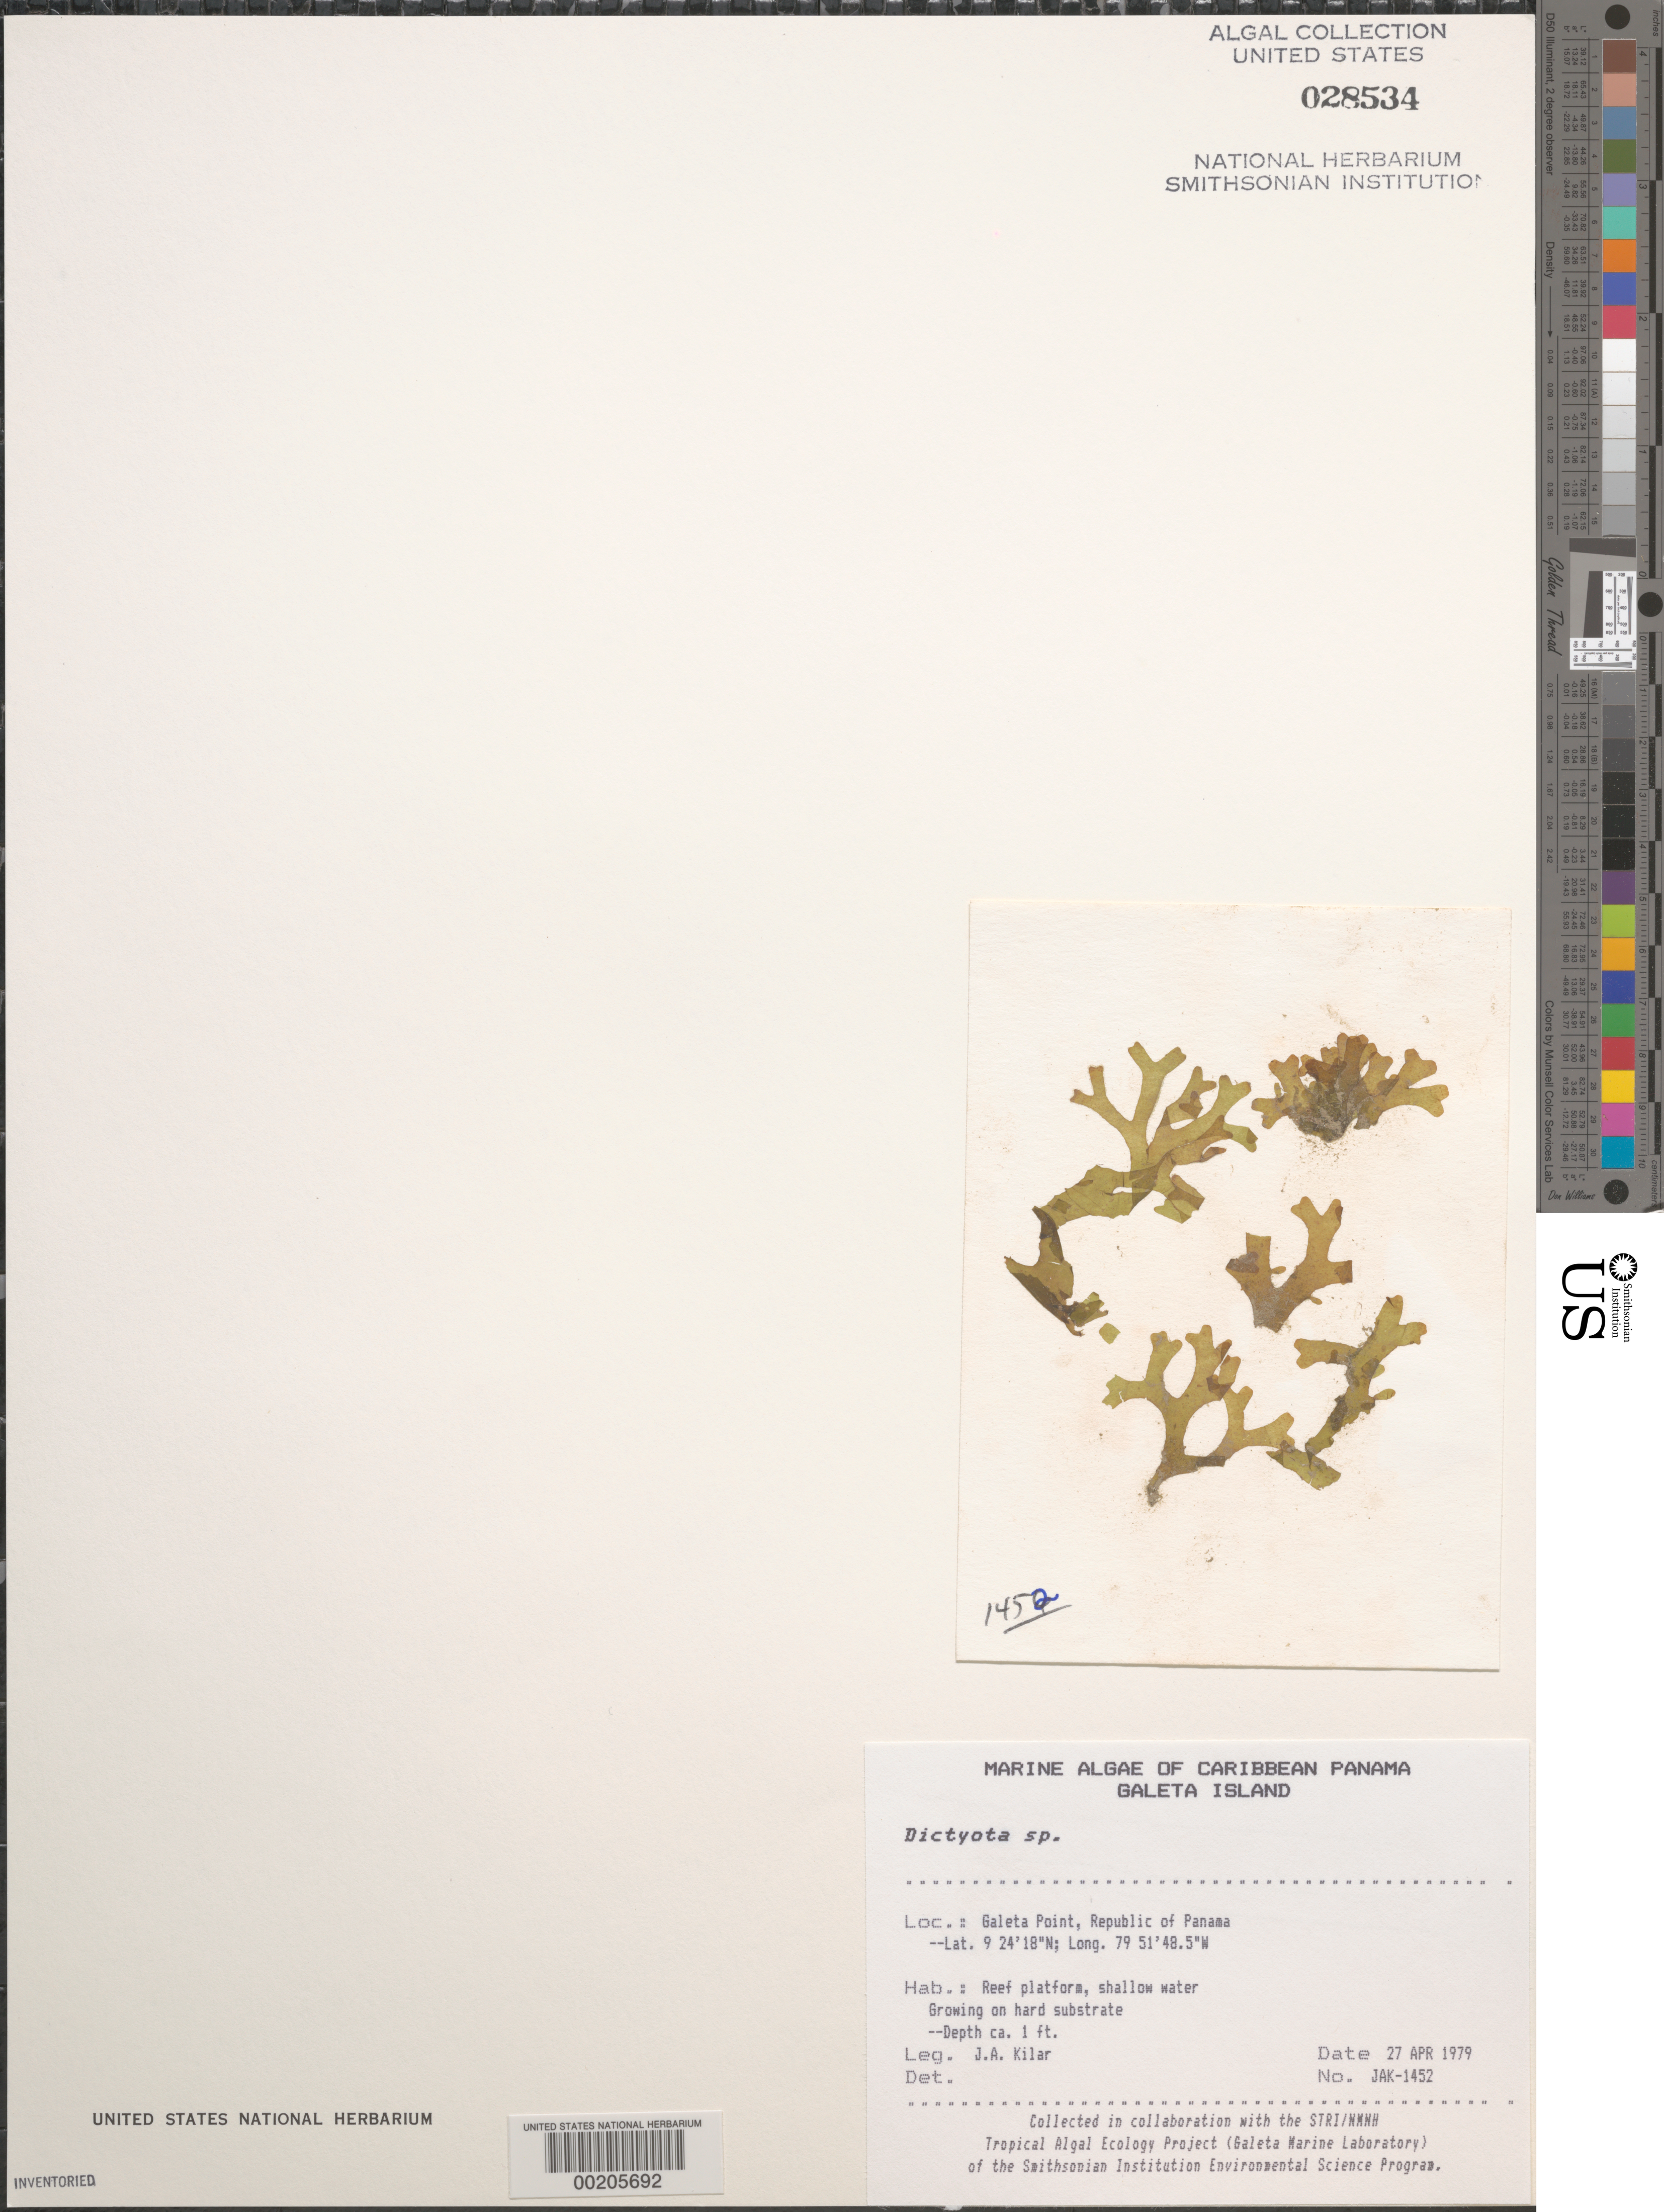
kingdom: Chromista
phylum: Ochrophyta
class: Phaeophyceae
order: Dictyotales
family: Dictyotaceae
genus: Dictyota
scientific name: Dictyota sp.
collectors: J. A. Kilar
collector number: JAK-1452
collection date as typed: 27 Apr 1979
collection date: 1979-04-27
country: Panama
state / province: Colón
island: Galeta Island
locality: Galeta Point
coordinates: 9 24' 18" N, 79 51' 48.5" W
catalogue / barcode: US 28534